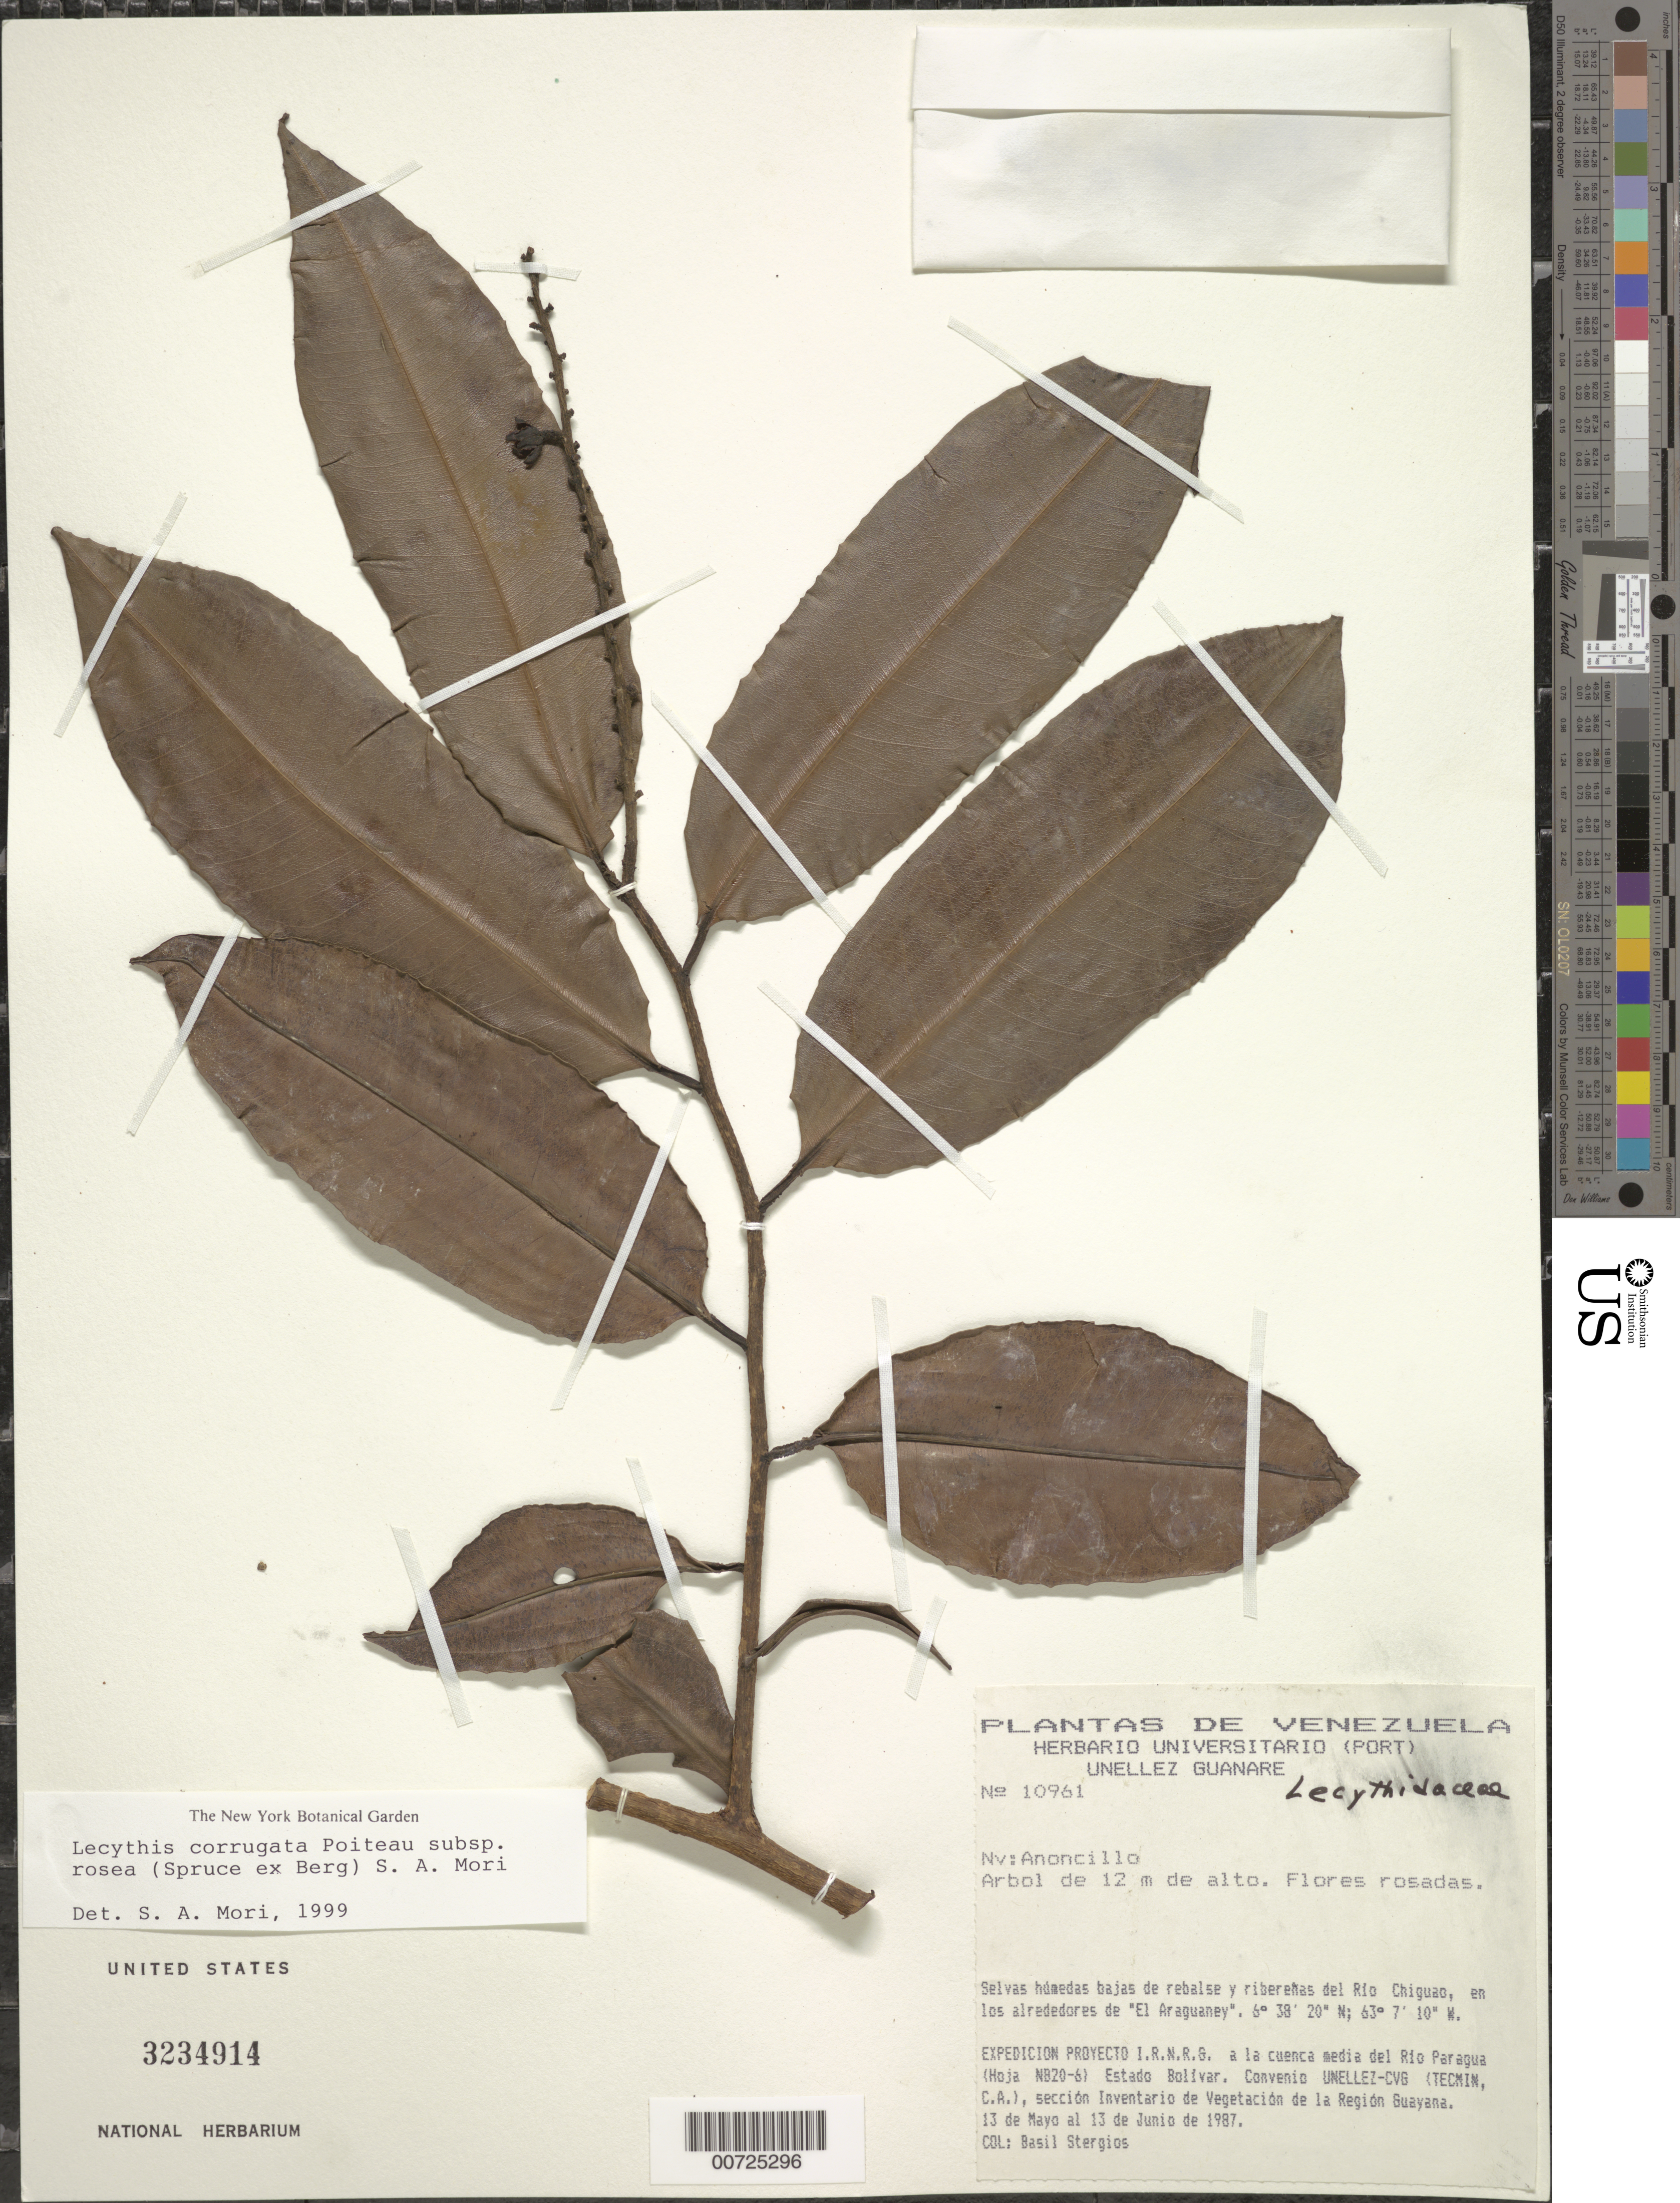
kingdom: Plantae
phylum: Tracheophyta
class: Magnoliopsida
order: Ericales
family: Lecythidaceae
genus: Lecythis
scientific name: Lecythis corrugata subsp. rosea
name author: (O. Berg) S.A. Mori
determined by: Mori, Scott A.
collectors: B. G. Stergios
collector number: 10961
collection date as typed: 13-May-87 to 13-Jun-87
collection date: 1987-05-13/1987-06-13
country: Venezuela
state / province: Bolívar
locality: Río Chiguao, "El Araguaney"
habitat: Selvas húmedas bajas de rebalse y riberenas del río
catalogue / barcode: US 3234914